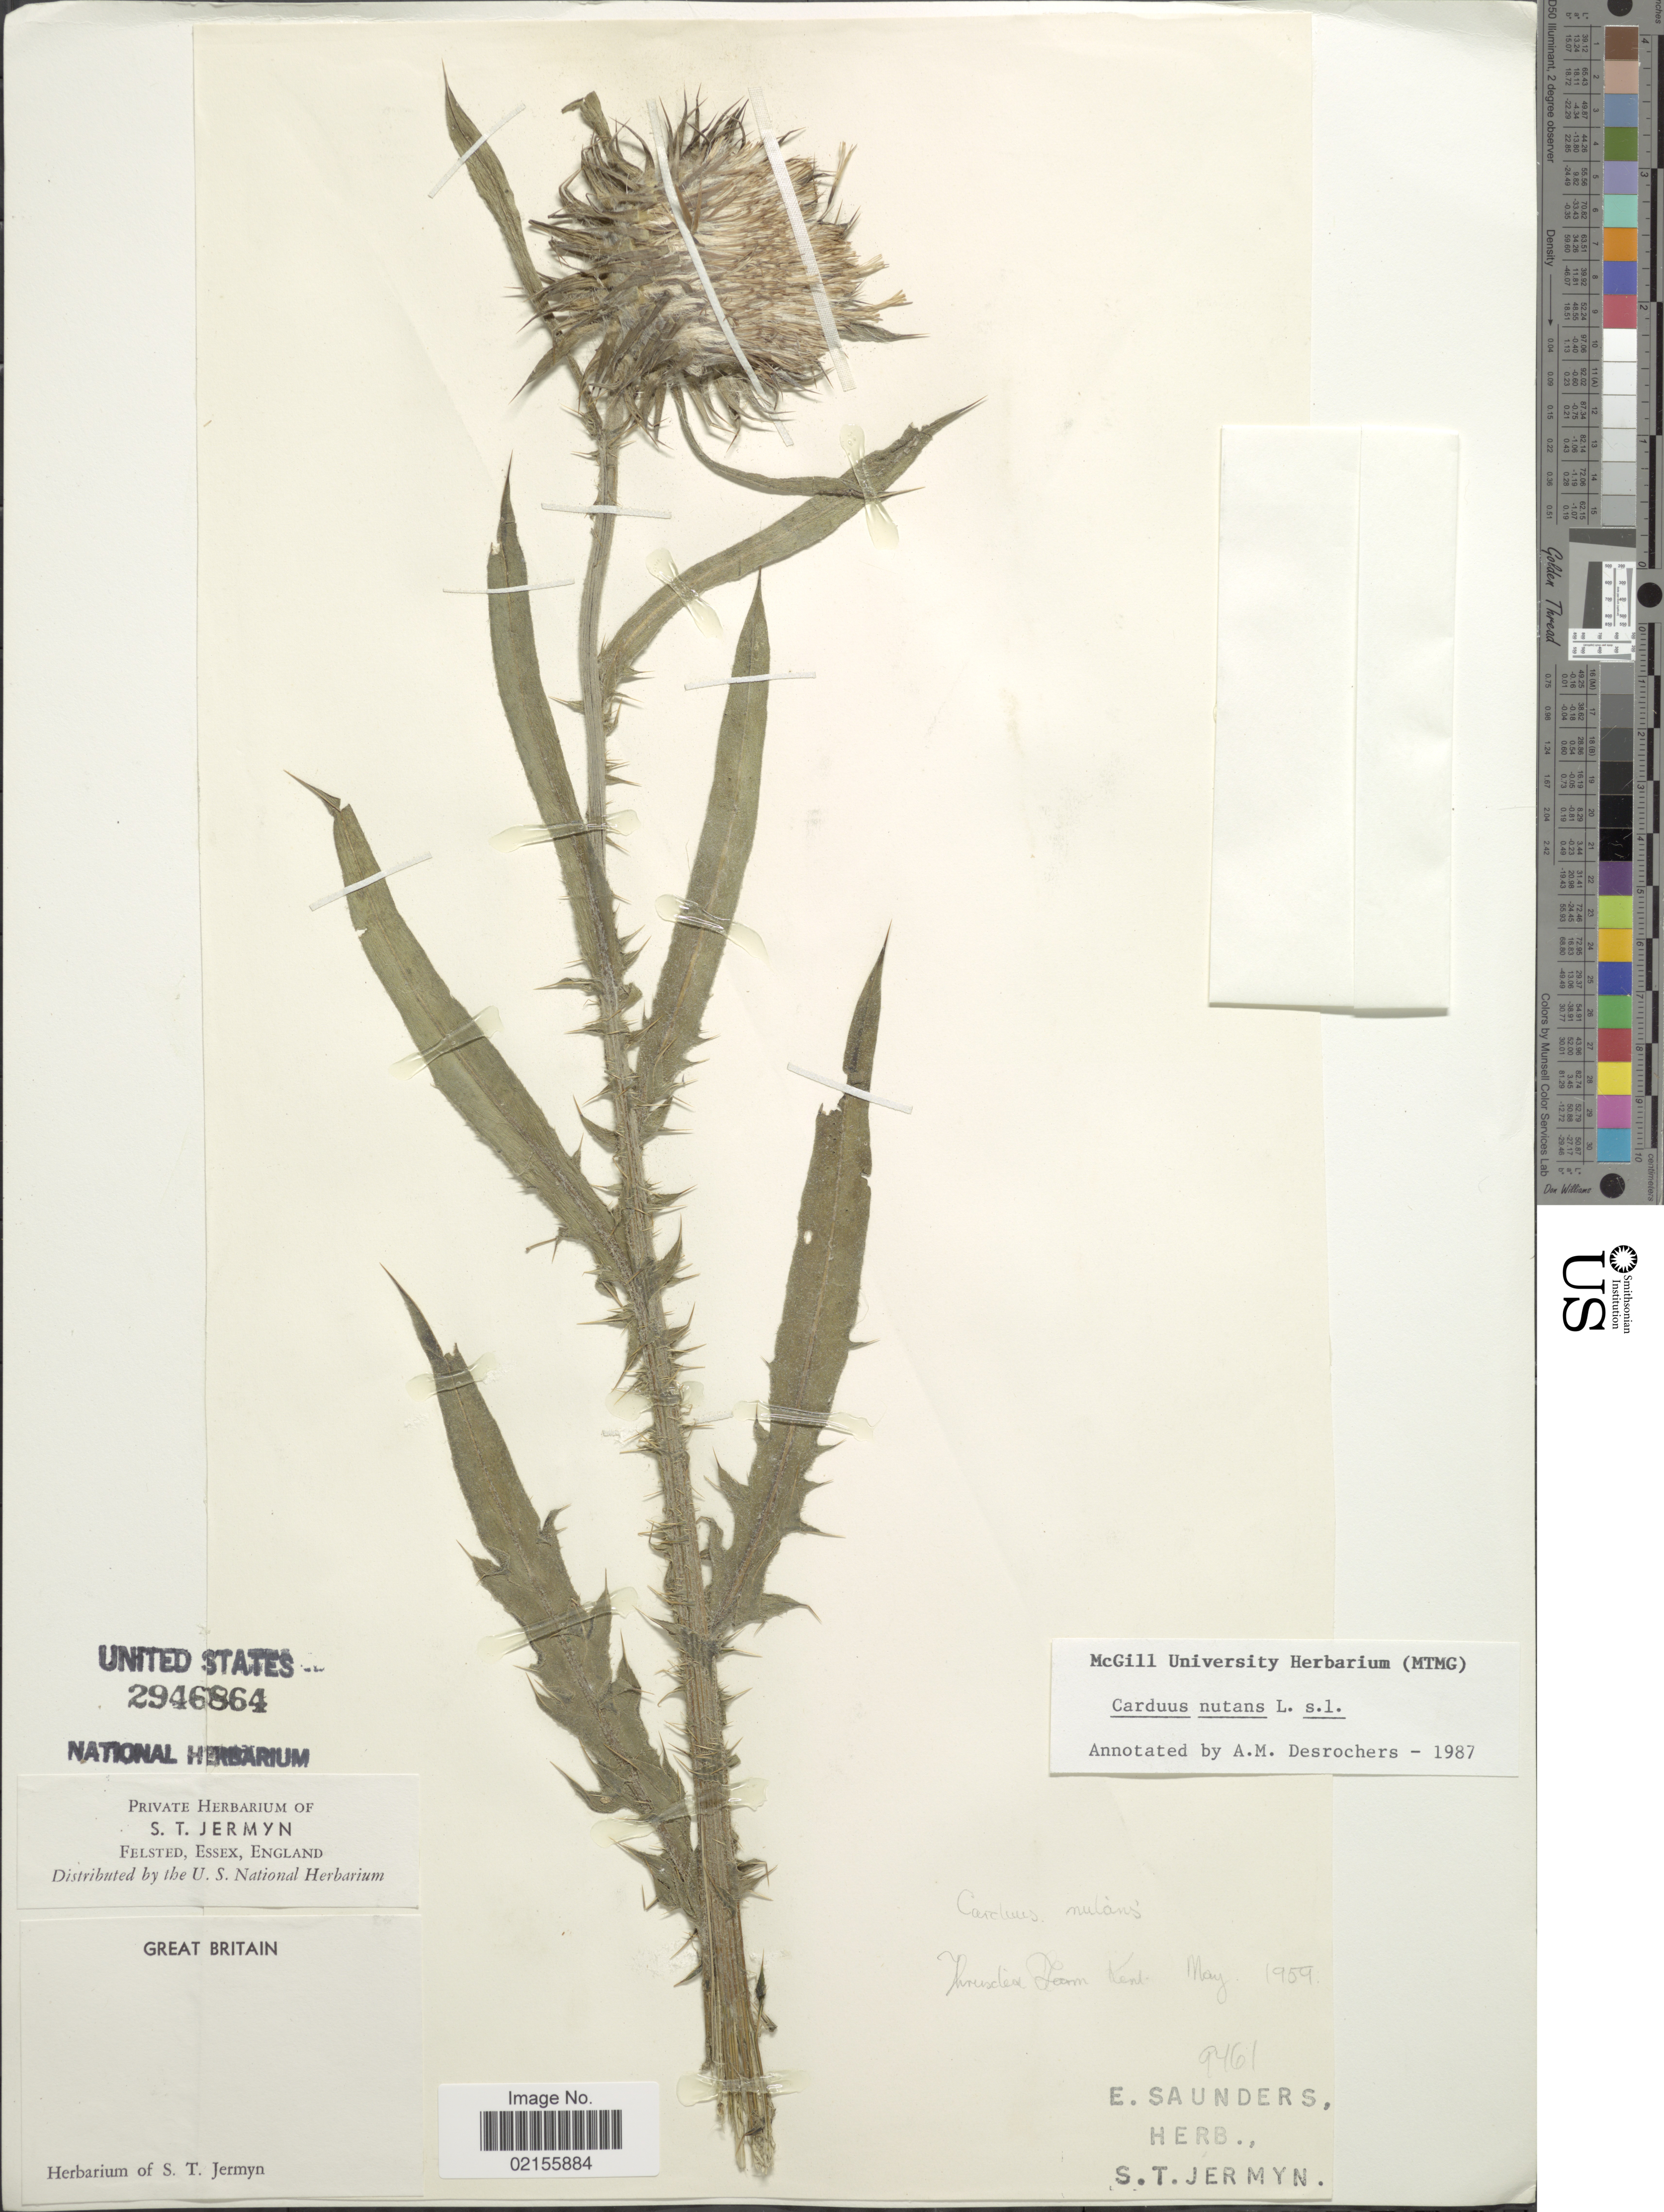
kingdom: Plantae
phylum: Tracheophyta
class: Magnoliopsida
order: Asterales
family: Asteraceae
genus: Carduus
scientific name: Carduus nutans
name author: L.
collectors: E. Saunders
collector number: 9461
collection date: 1959-05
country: United Kingdom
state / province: England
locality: Thruxton Farm Kent.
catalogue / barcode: US 2946864